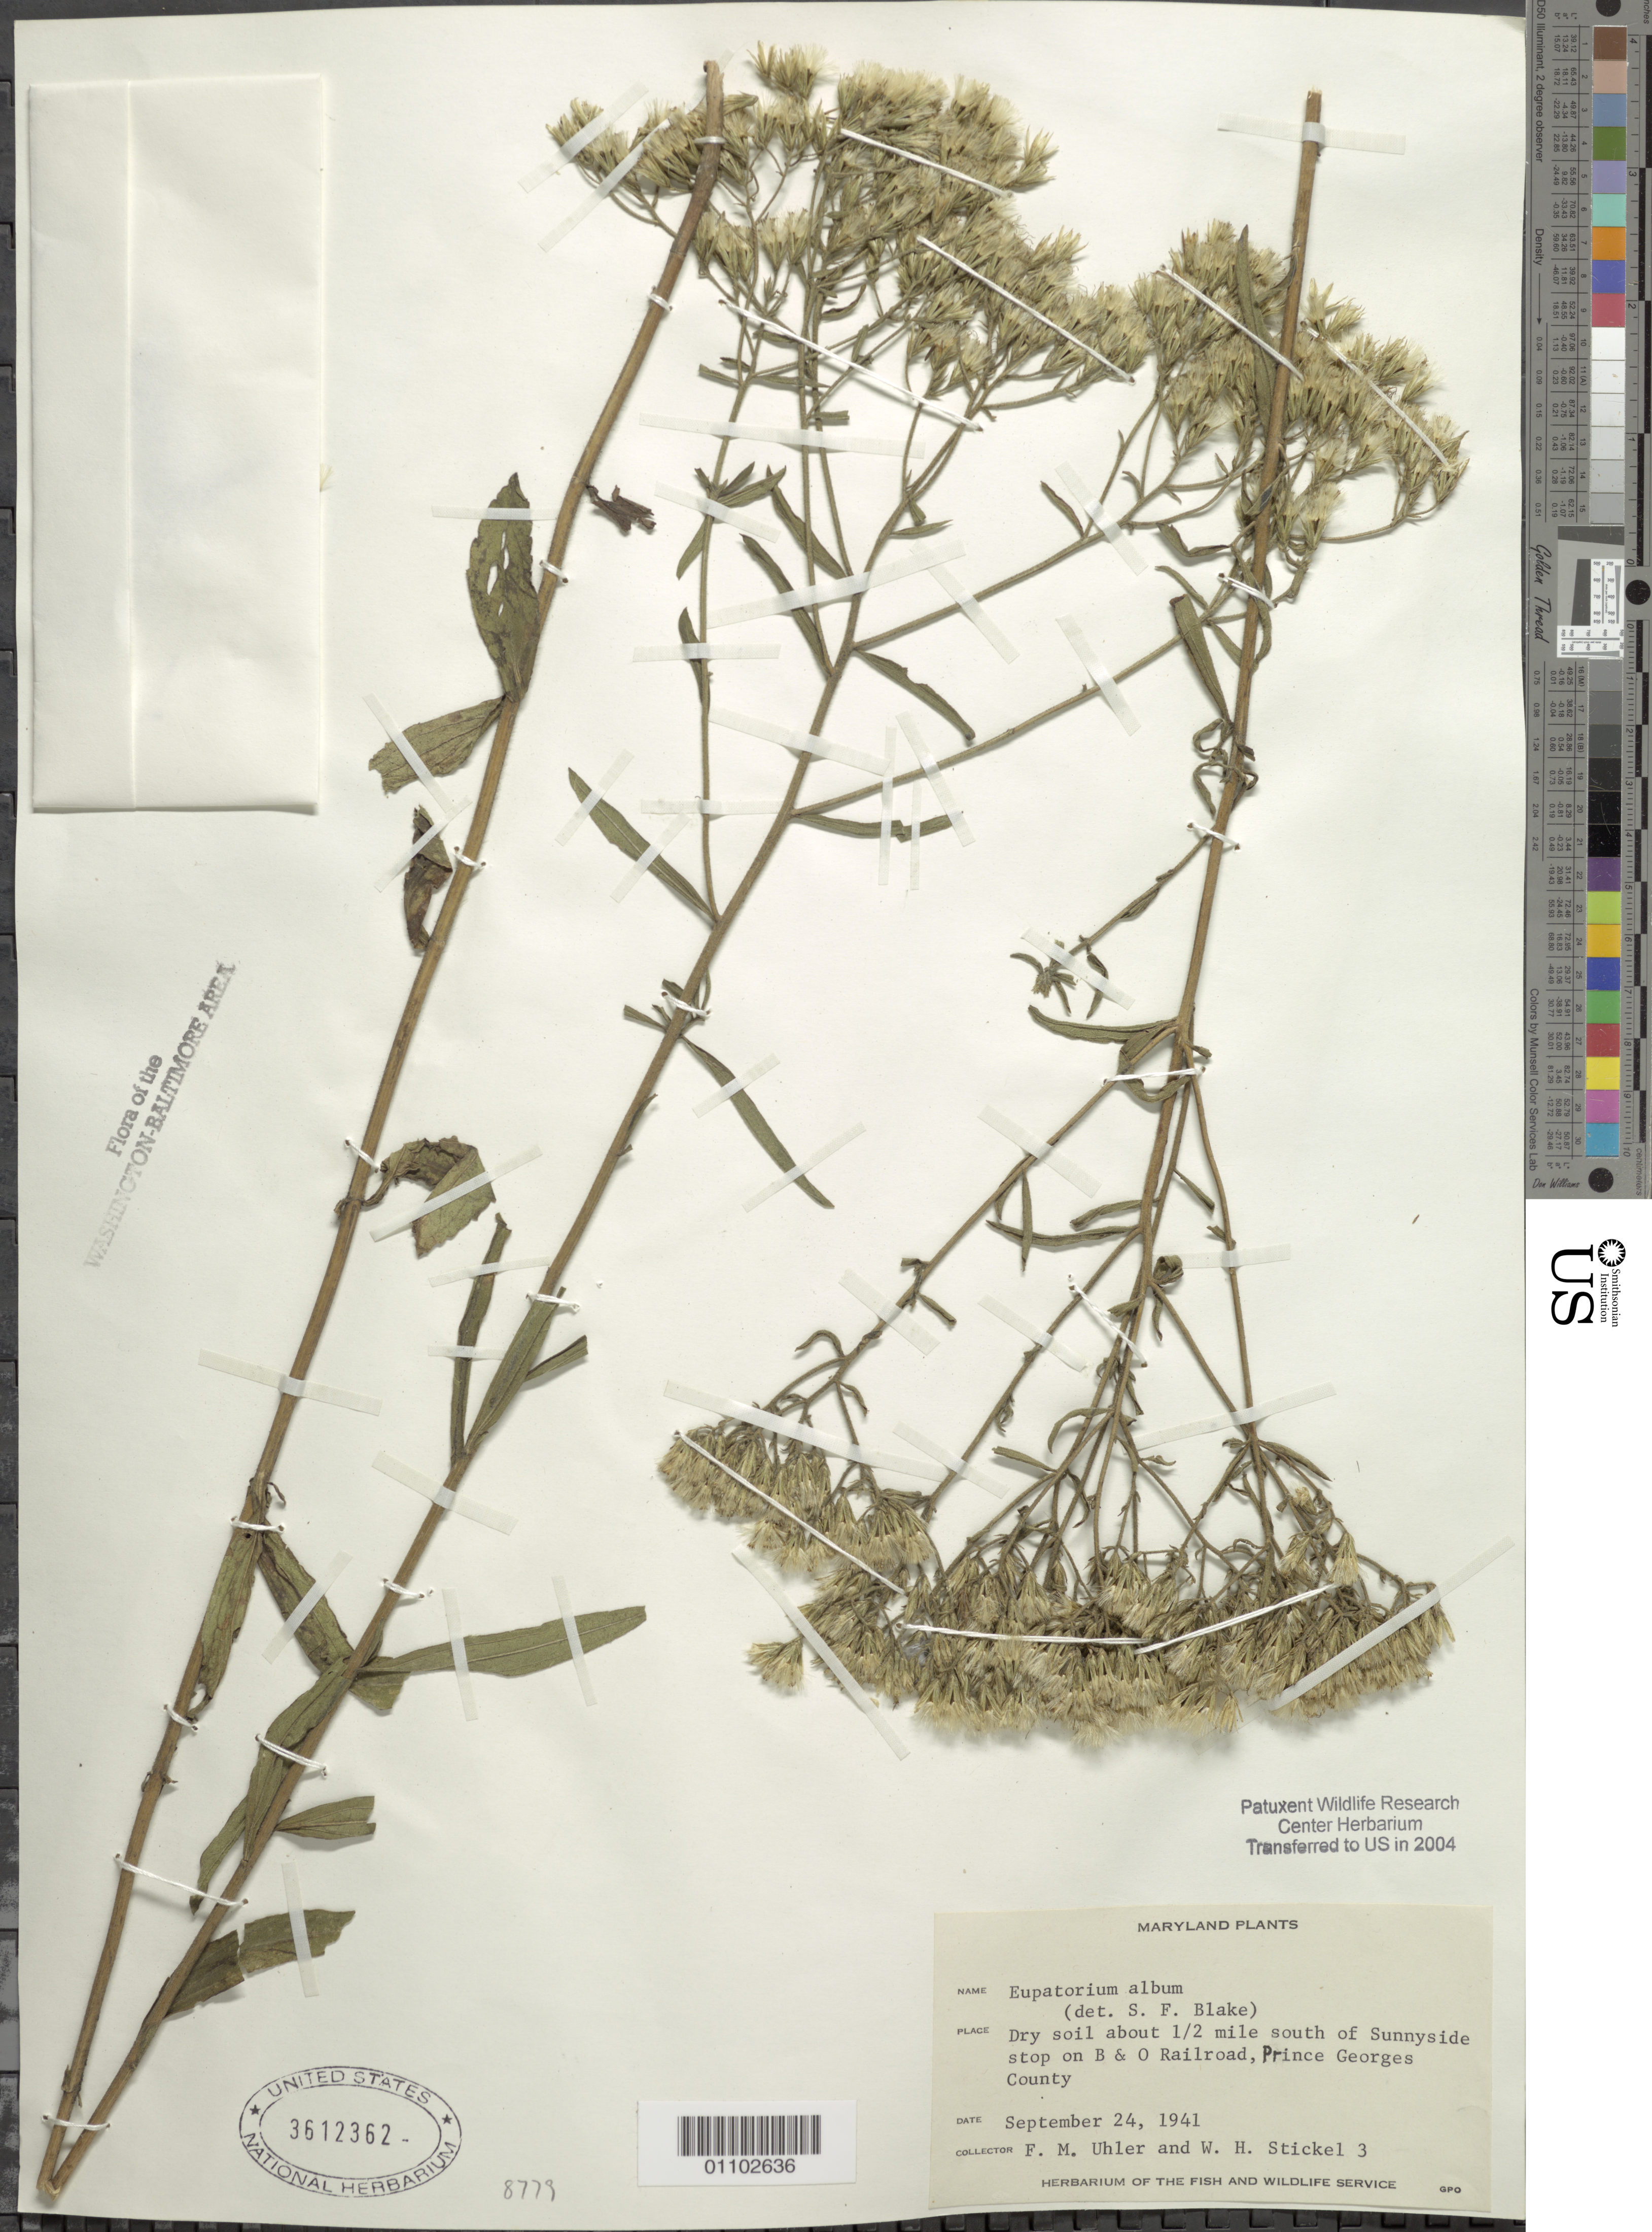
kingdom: Plantae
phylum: Tracheophyta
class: Magnoliopsida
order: Asterales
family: Asteraceae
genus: Eupatorium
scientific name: Eupatorium album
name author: L.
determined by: Blake, Sydney F.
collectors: F. M. Uhler & W. Stickel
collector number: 3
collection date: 1941-09-24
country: United States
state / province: Maryland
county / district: Prince George's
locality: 1/2 mile south of Sunnyside stop on B & O Railroad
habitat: Dry soil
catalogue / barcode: US 3612362